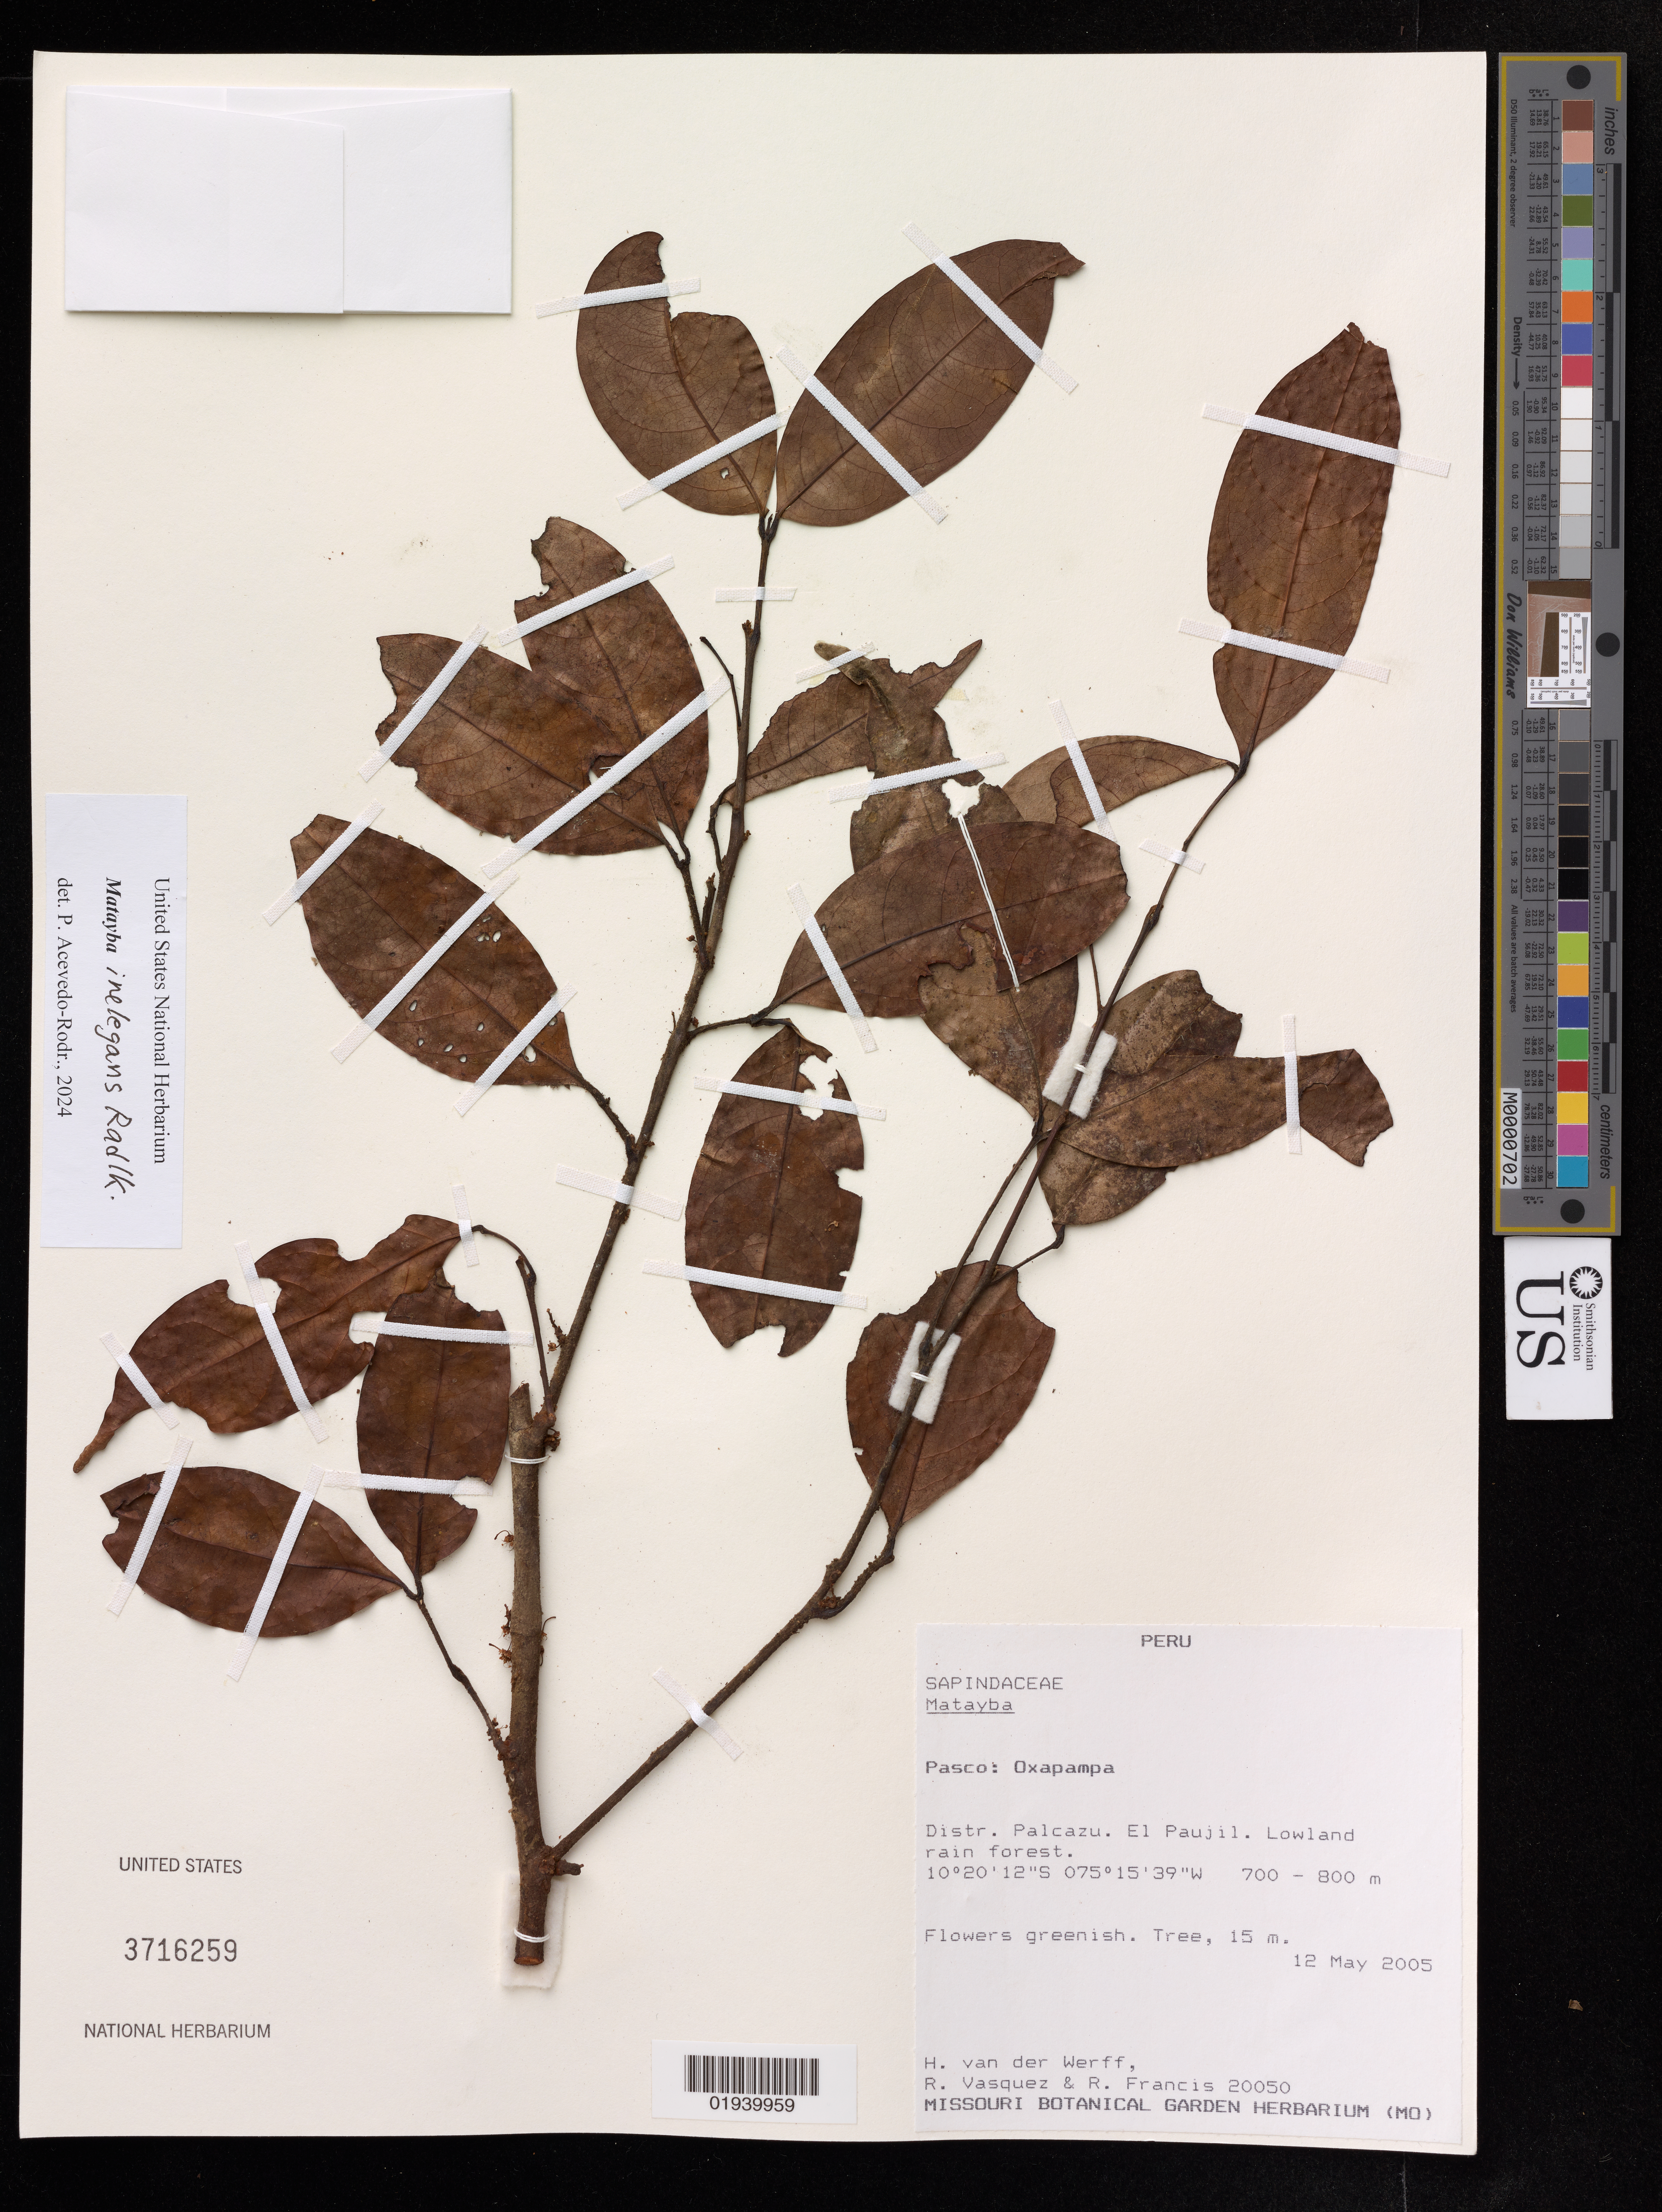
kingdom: Plantae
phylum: Tracheophyta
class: Magnoliopsida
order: Sapindales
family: Sapindaceae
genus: Matayba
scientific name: Matayba inelegans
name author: Radlk.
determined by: Acevedo-Rodriguez, P., (US), Smithsonian Institution - National Museum of Natural History (UNITED STATES)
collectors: H. van der Werff, R. Vásquez M. & R. Francis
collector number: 20050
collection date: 2005-05-12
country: Peru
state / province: Pasco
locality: Oxapampa. Dist. Palcazu. El Paujil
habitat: Lowland rain forest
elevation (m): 700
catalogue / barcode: US 3716259